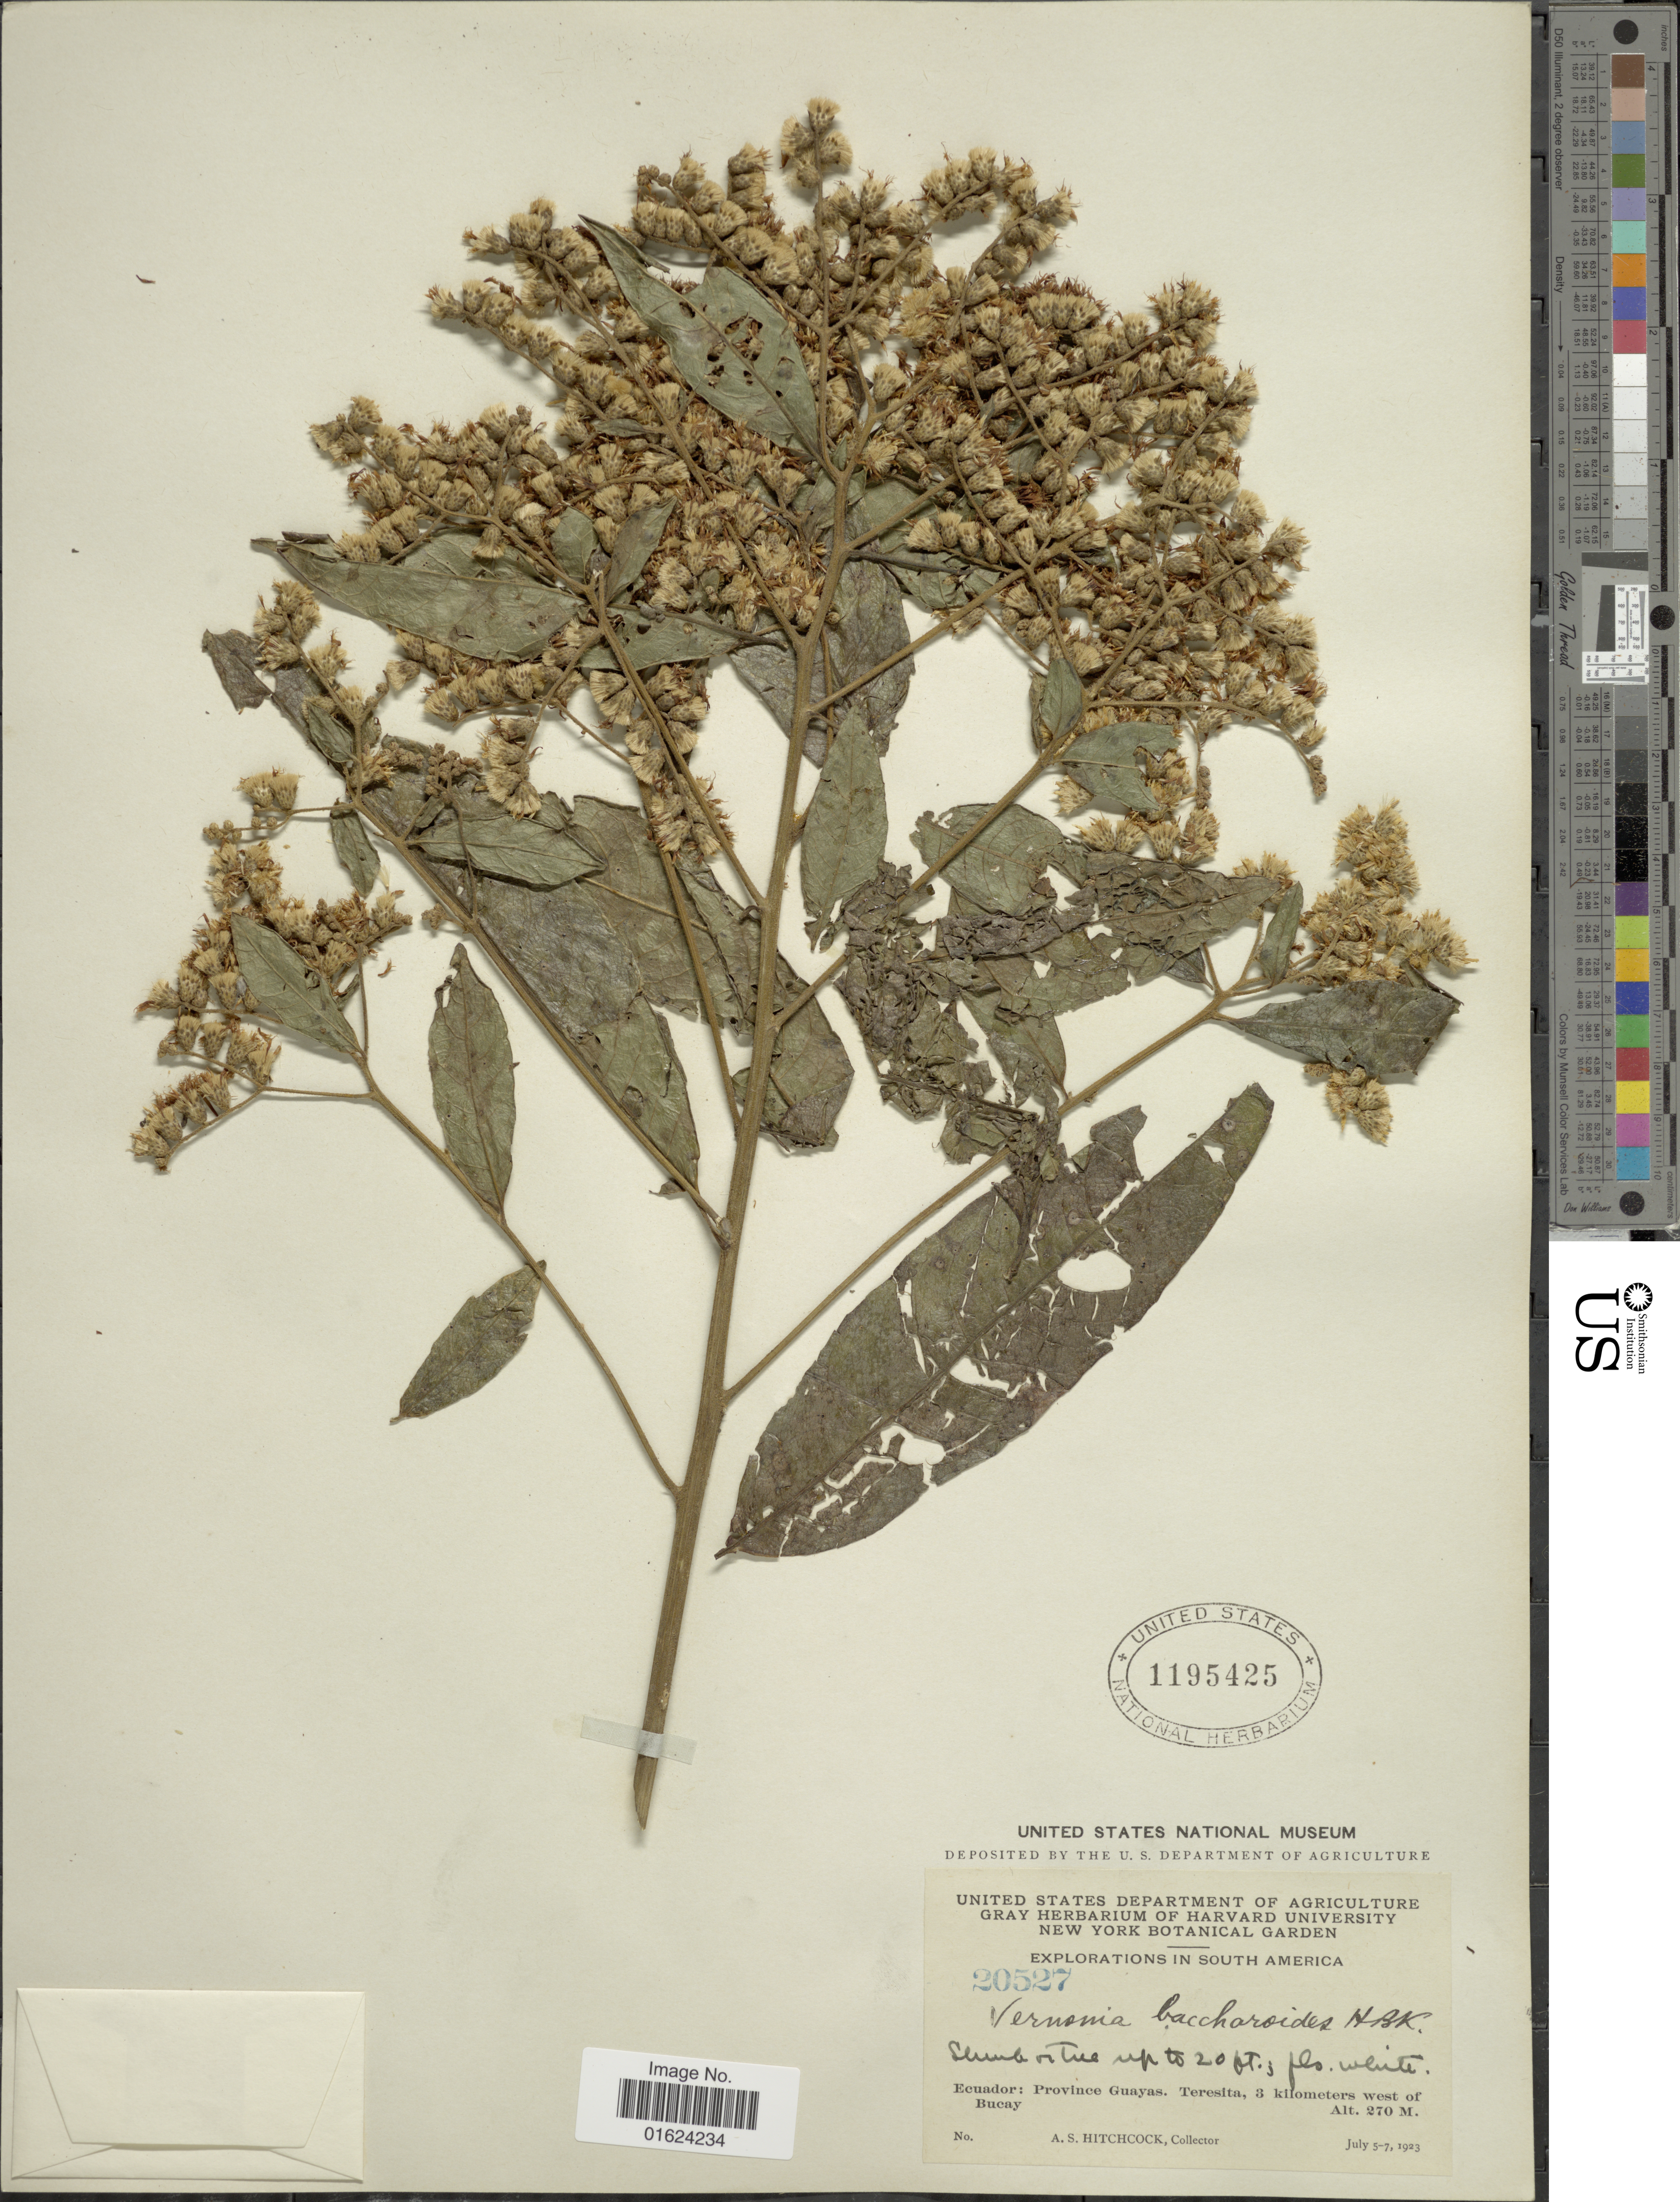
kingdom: Plantae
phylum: Tracheophyta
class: Magnoliopsida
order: Asterales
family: Asteraceae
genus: Vernonanthura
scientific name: Vernonanthura patens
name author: (Kunth) H. Rob.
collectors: A. S. Hitchcock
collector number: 20527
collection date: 1923-07-05/1923-07-07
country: Ecuador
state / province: Guayas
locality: South America. Ecuador: Province Guayas, Teresita, 3 kilometers west of Bucay.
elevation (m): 270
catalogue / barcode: US 1195425